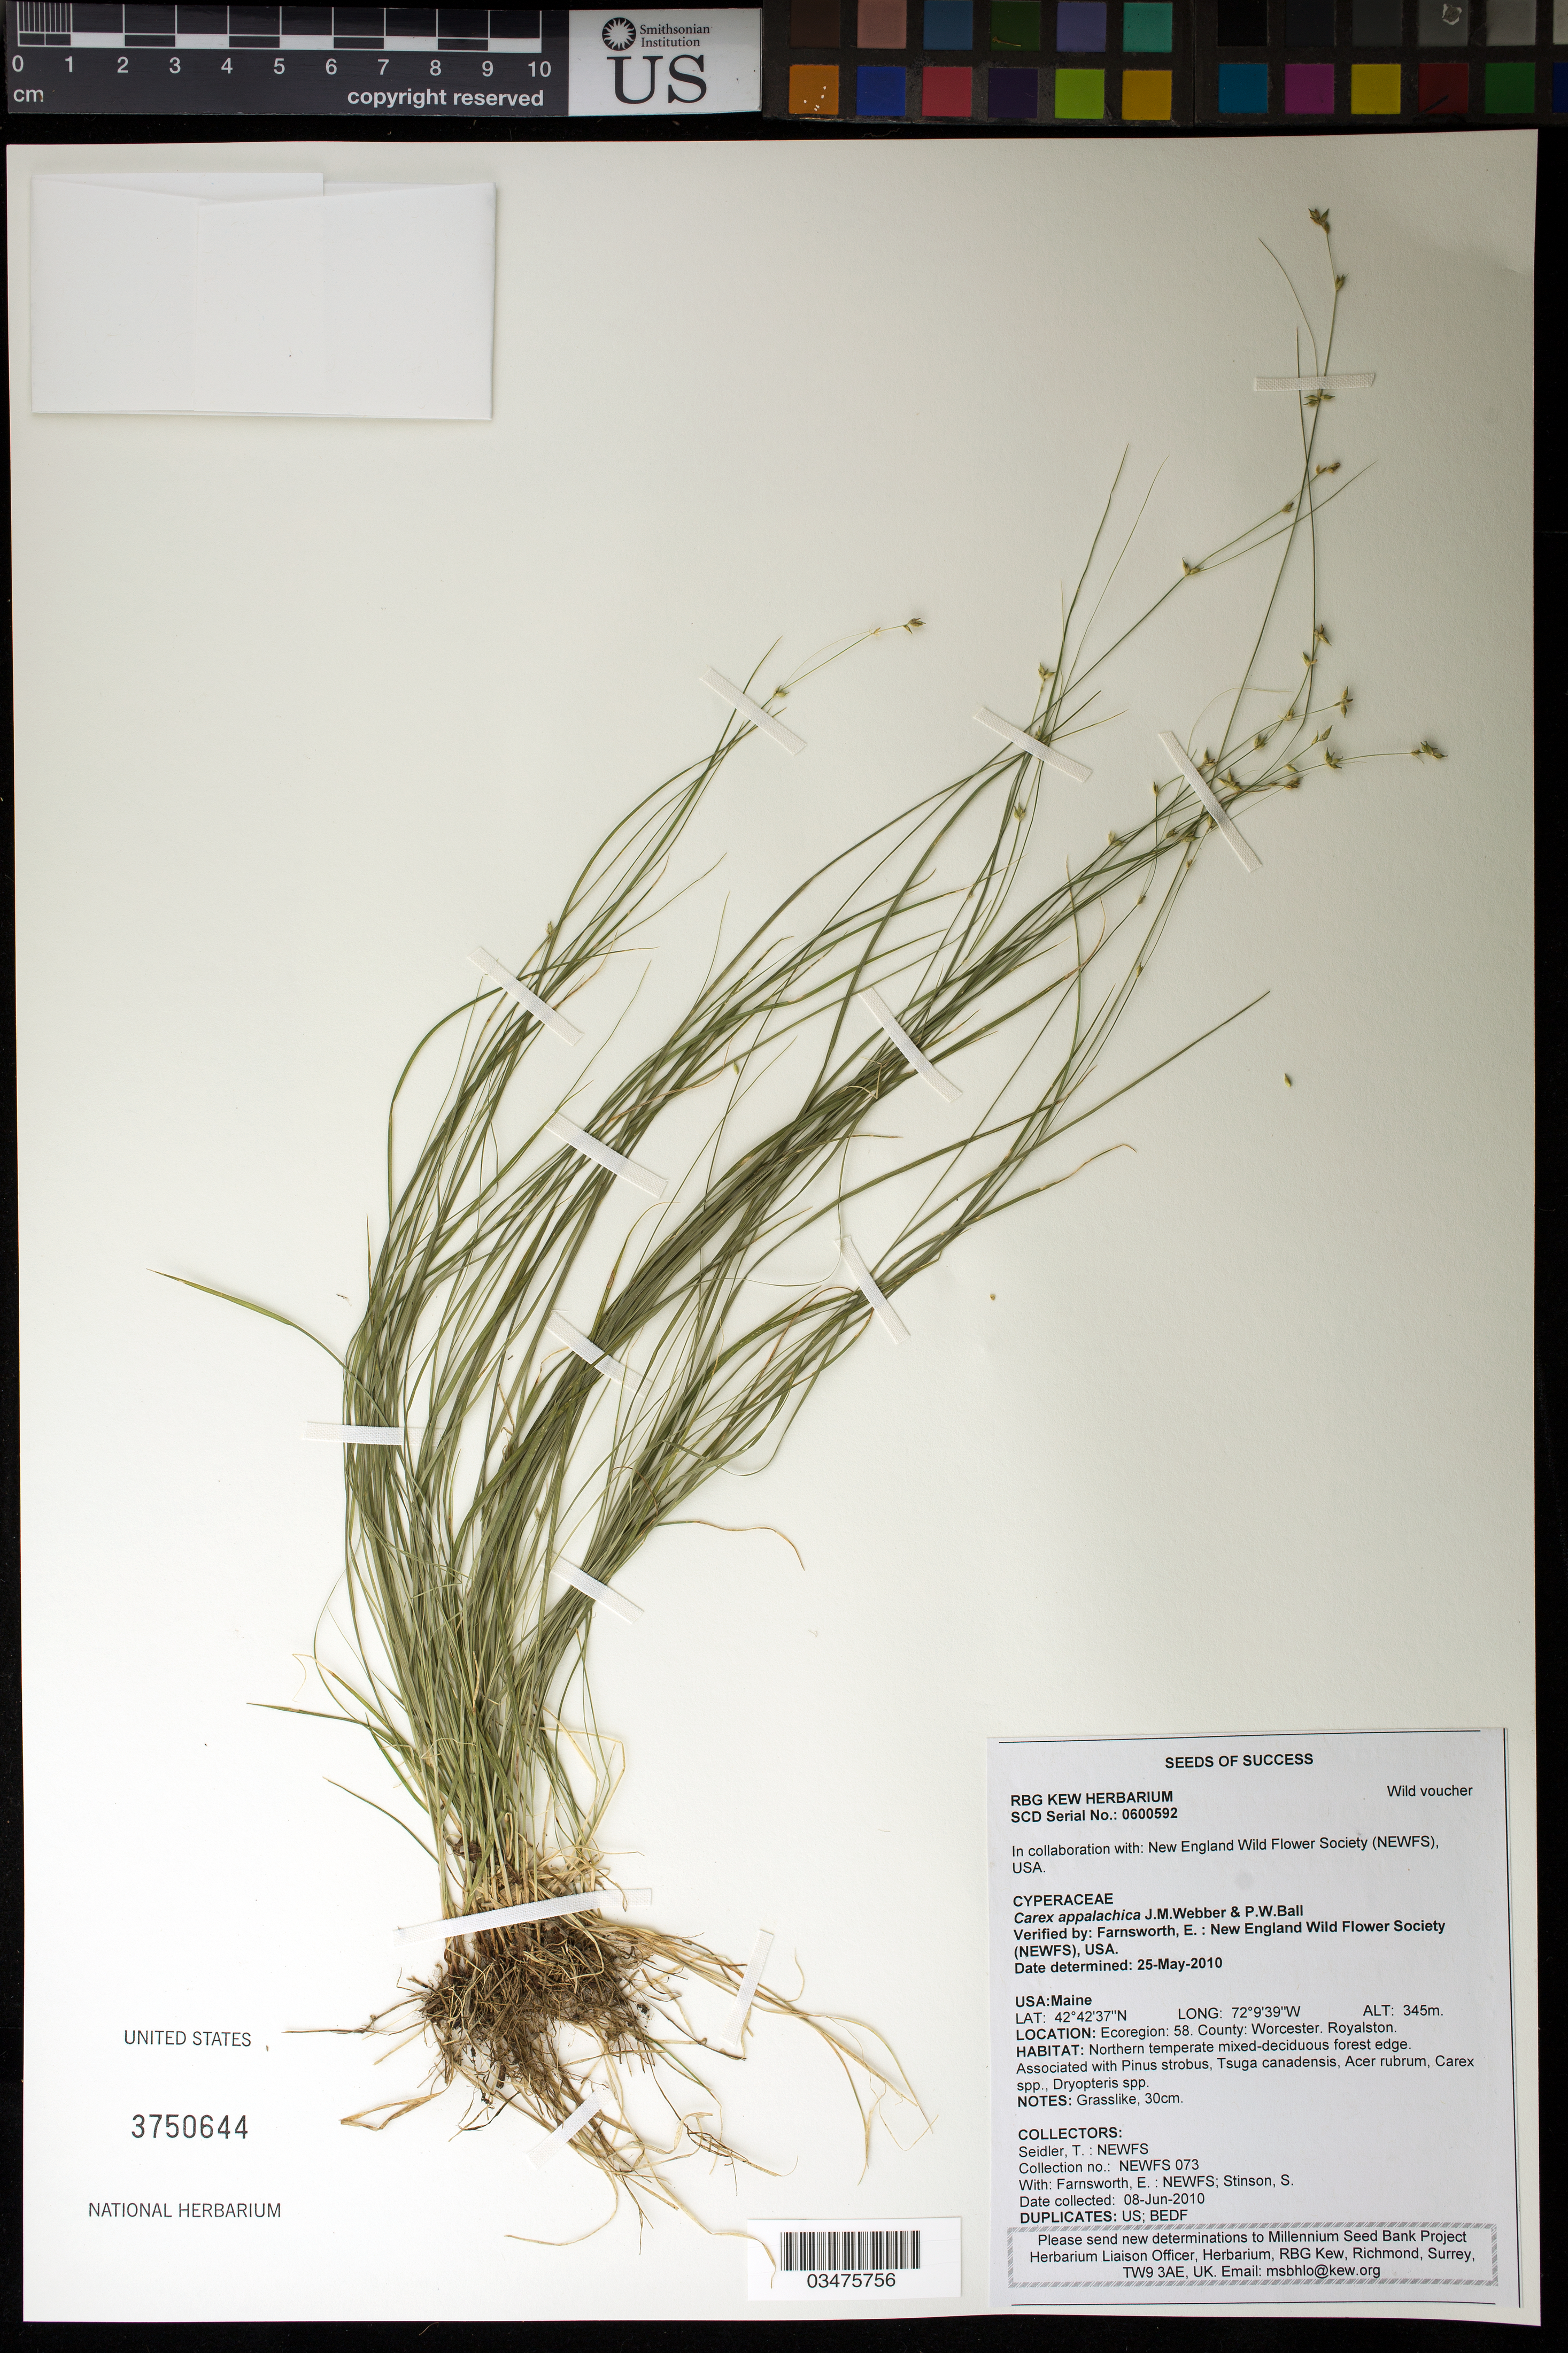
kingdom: Plantae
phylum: Tracheophyta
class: Liliopsida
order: Poales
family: Cyperaceae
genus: Carex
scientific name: Carex appalachica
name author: J.M. Webber & P.W. Ball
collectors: T. Seidler, E. Farnsworth & S. Stinson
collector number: NEWSB 073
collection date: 2010-06-08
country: United States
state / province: Maine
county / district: Worcester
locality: Royalston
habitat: Northern temperate mixed-deciduous edge.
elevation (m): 345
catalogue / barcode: US 3750644